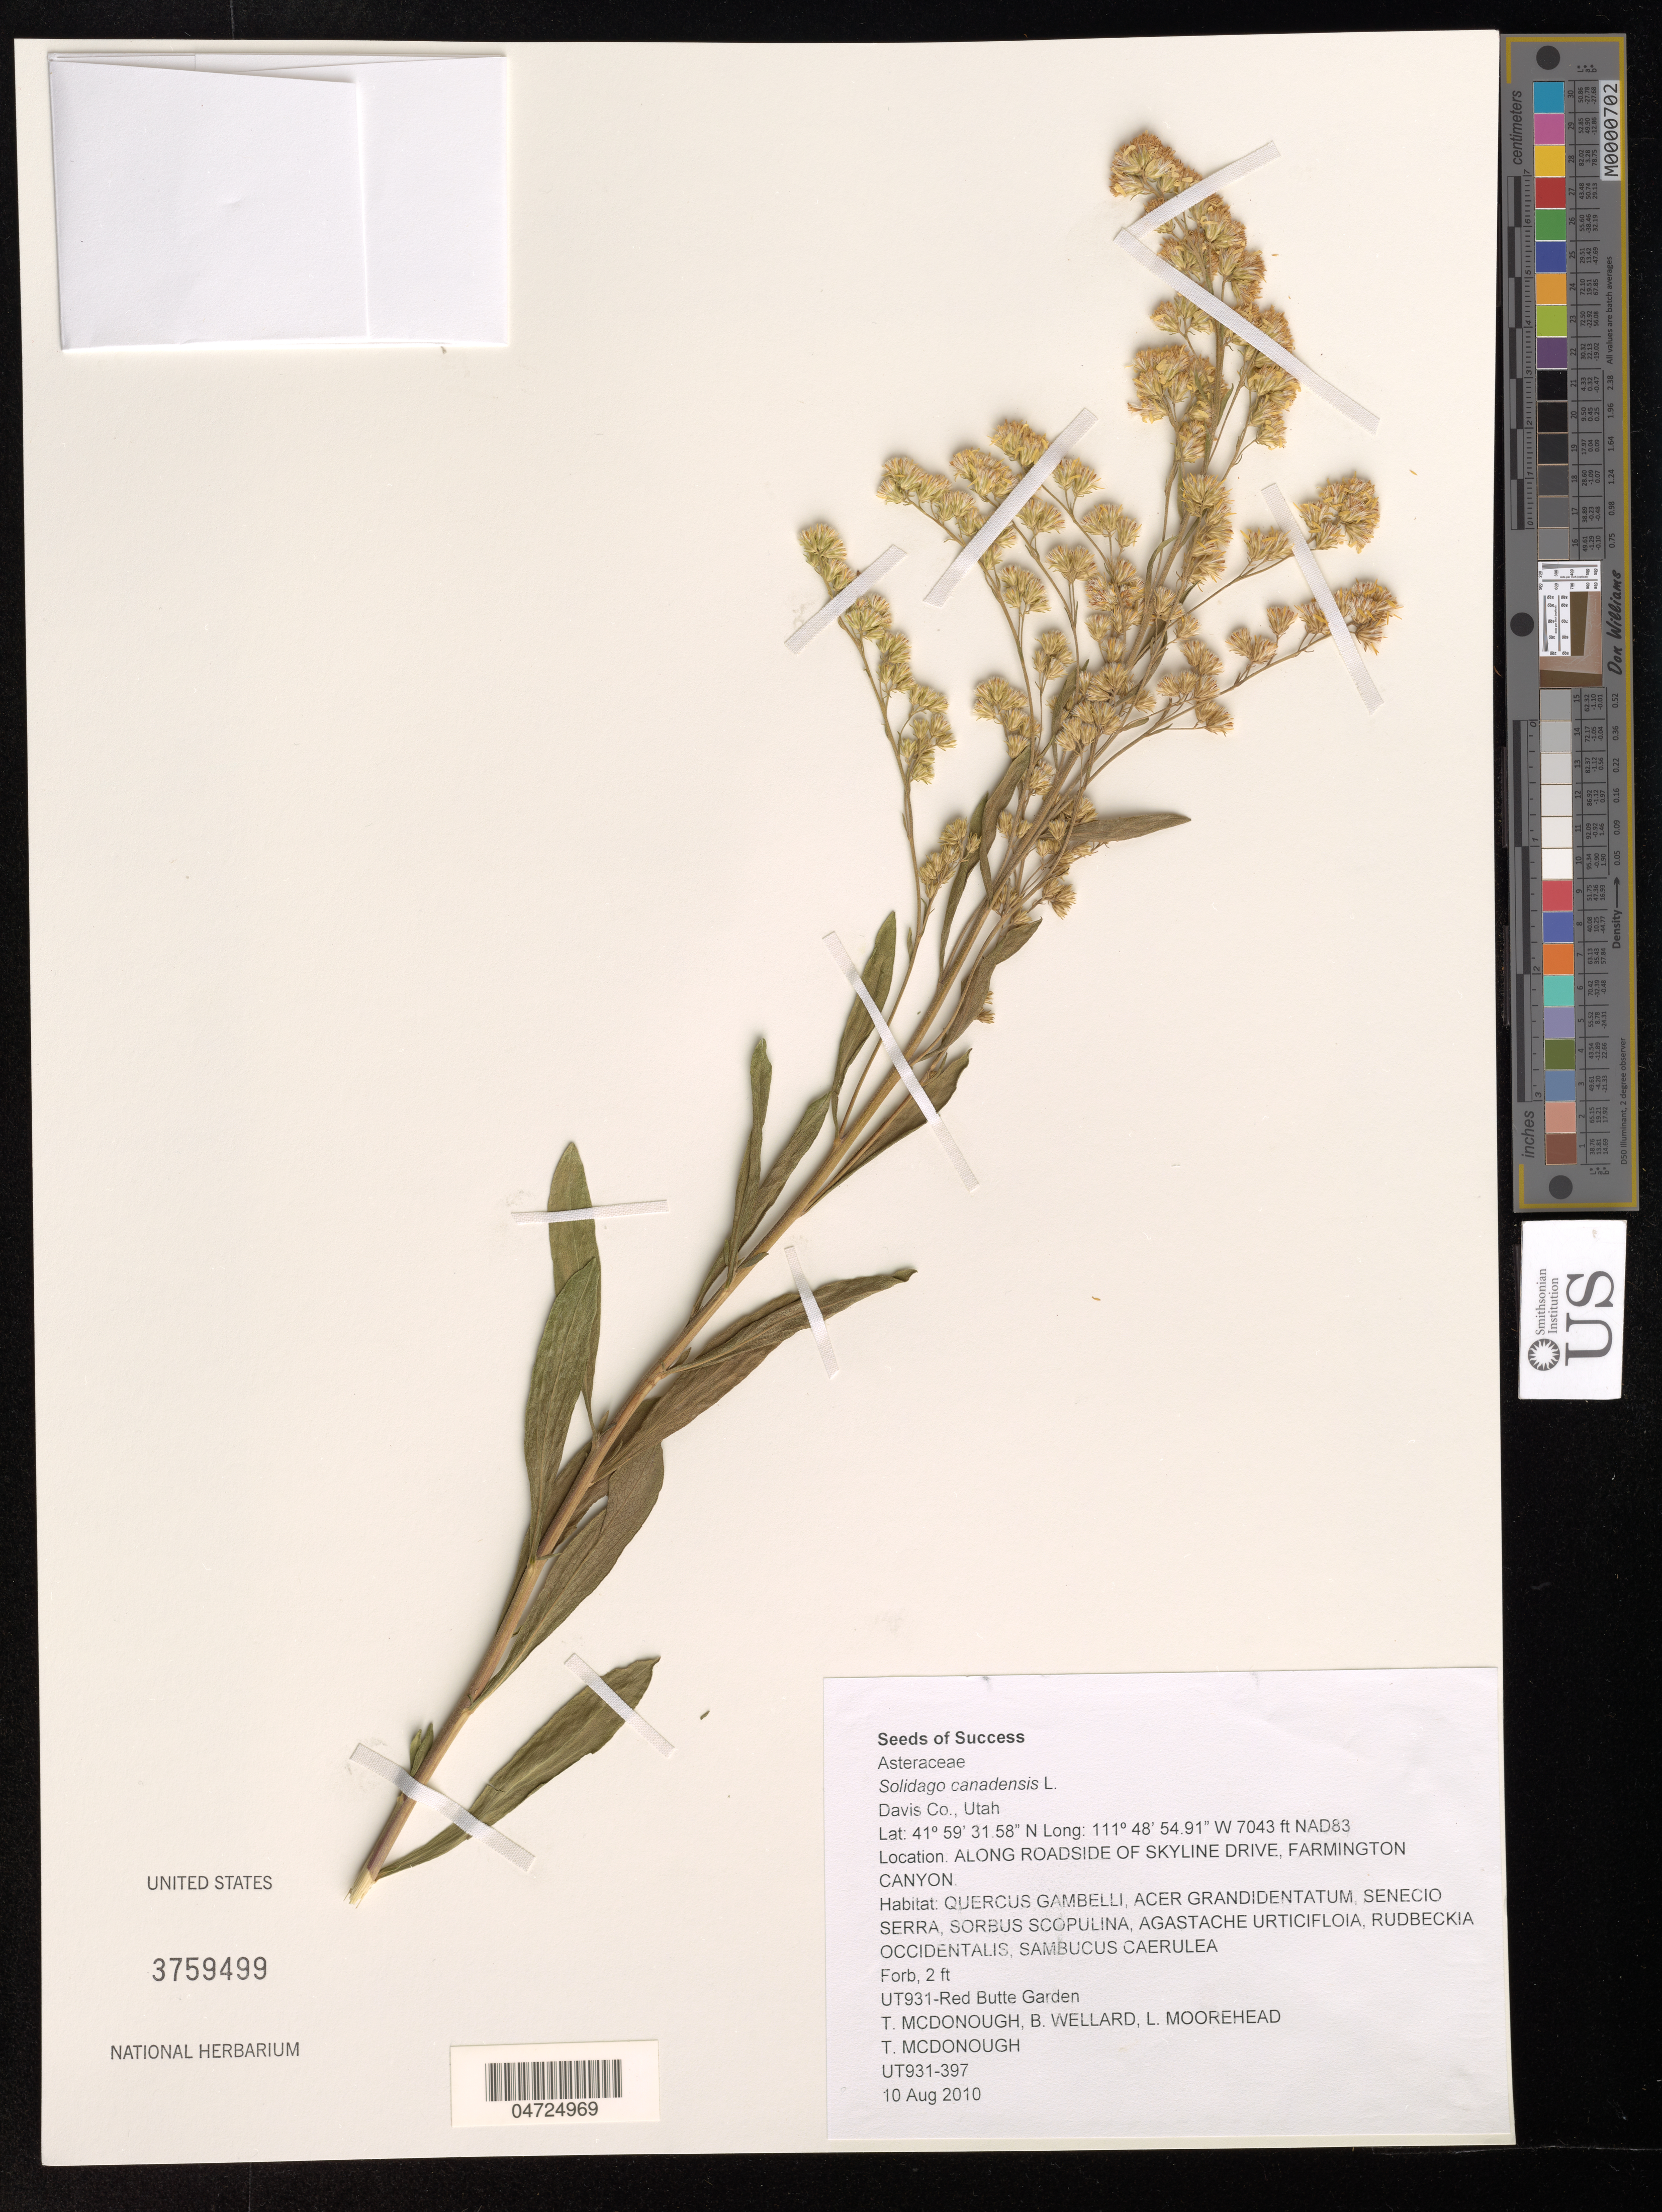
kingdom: Plantae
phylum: Tracheophyta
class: Magnoliopsida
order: Asterales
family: Asteraceae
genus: Solidago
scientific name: Solidago canadensis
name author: L.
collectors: T. McDonough, B. Wellard & L. Moorehead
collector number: UT931-397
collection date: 2010-08-10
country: United States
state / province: Utah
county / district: Davis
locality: Davis Co. NAD83. Along roadside of Skyline Drive, Farmington Canyon. UT931-Red Butte Garden.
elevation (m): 2147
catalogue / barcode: US 3759499